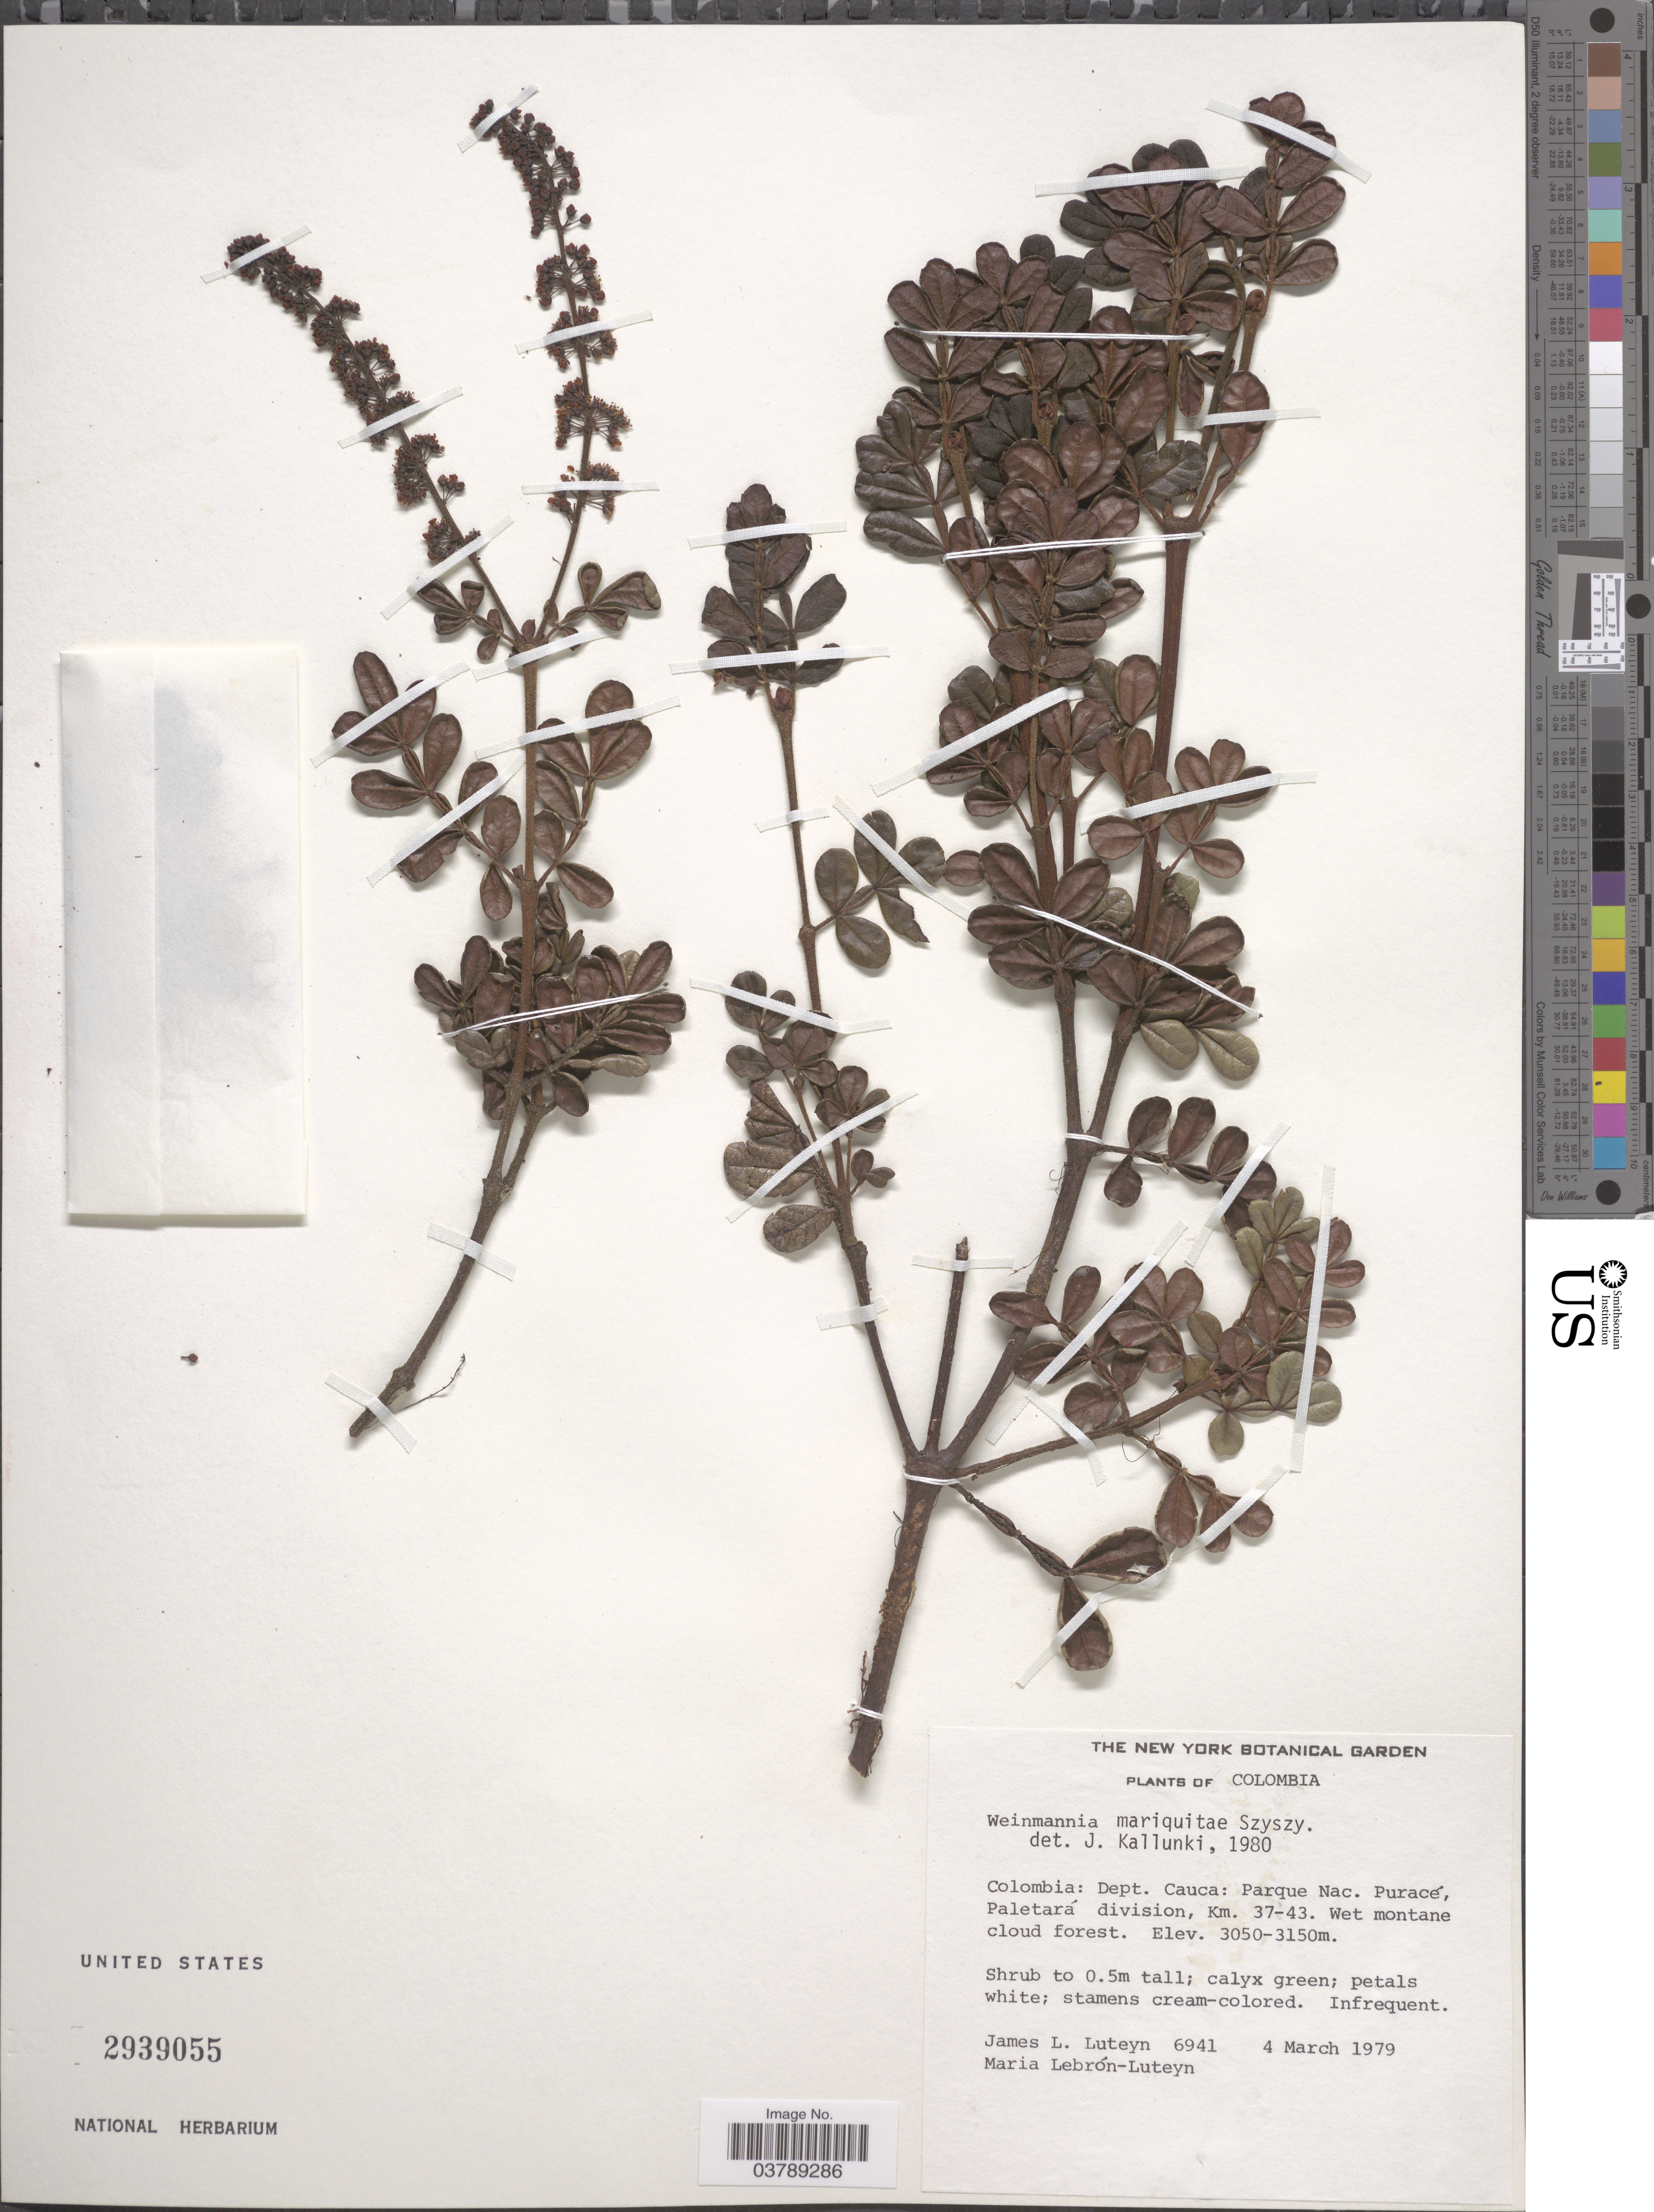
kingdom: Plantae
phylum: Tracheophyta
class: Magnoliopsida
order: Oxalidales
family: Cunoniaceae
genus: Weinmannia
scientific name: Weinmannia mariquitae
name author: Szyszyl.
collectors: J. L. Luteyn & M. L. Lebrón-Luteyn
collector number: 6941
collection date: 1979-03-04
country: Colombia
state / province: Cauca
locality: Dept. Cauca: Parque Nac. Puracé, Paletará division, Km. 37-43.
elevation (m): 3050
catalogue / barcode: US 2939055